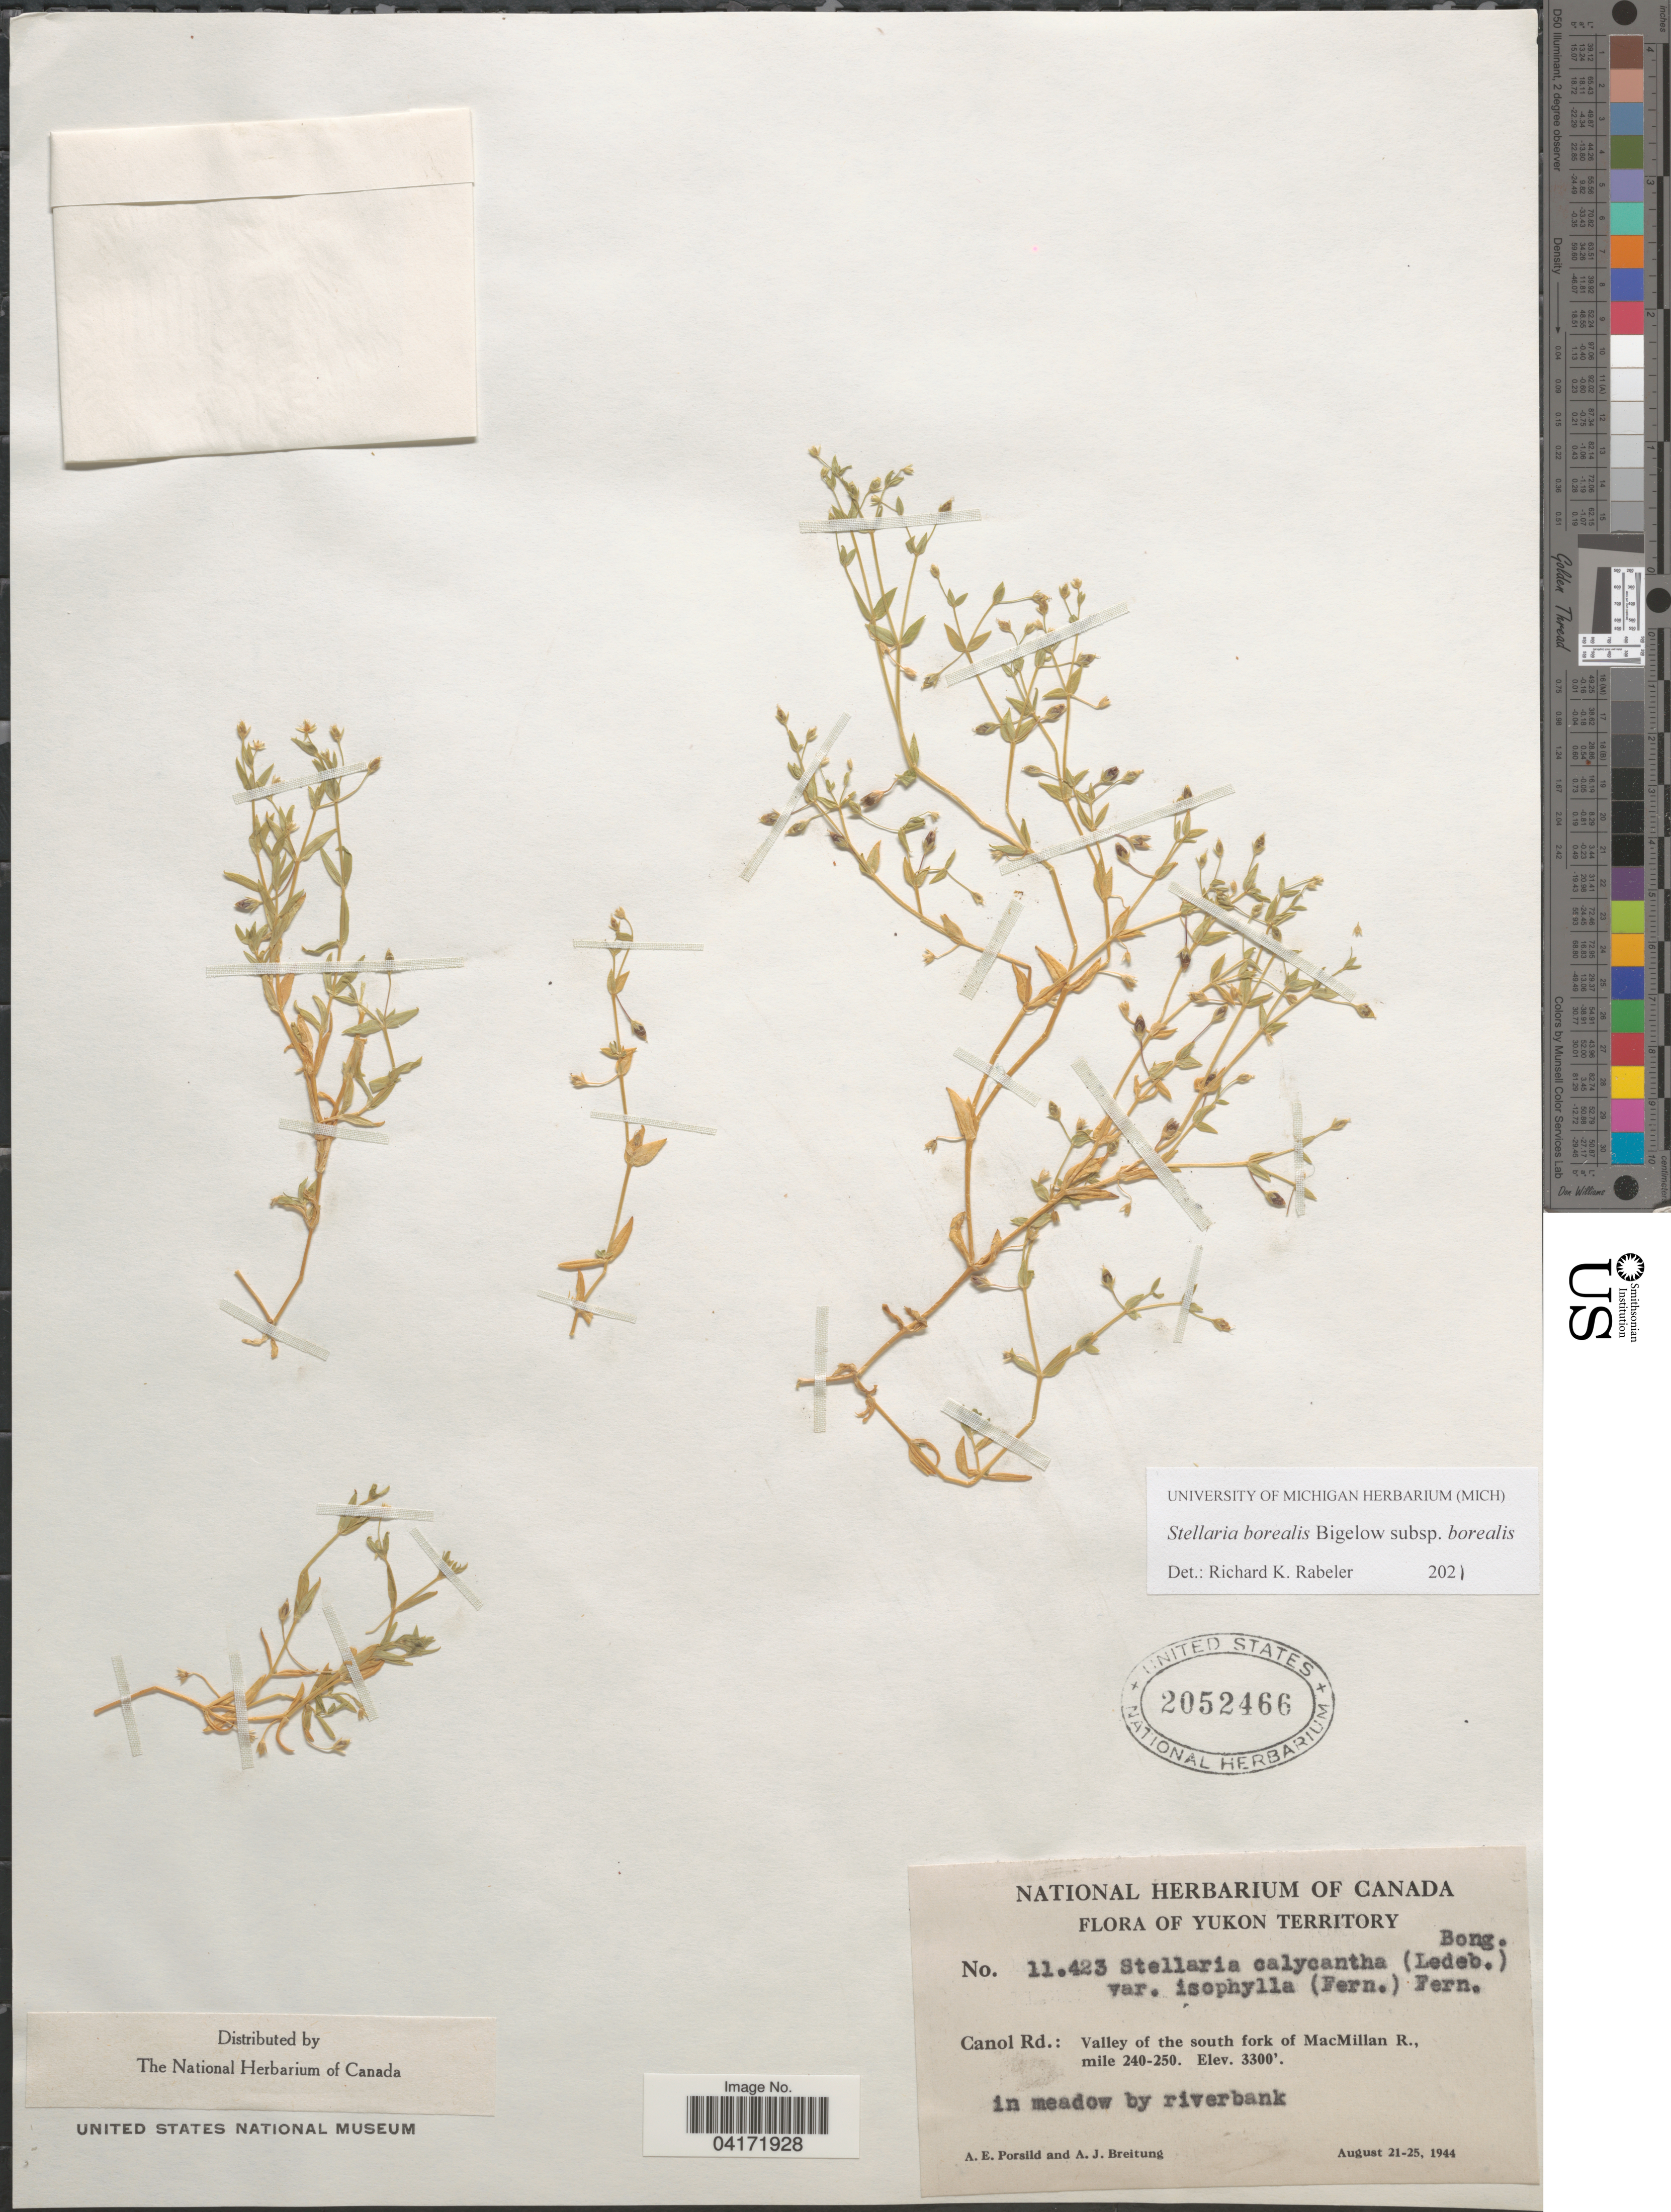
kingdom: Plantae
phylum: Tracheophyta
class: Magnoliopsida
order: Caryophyllales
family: Caryophyllaceae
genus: Stellaria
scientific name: Stellaria borealis subsp. borealis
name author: Bigelow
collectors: A. E. Porsild & A. Breitung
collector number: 11423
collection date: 1944-08-21/1944-08-25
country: Canada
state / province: Yukon Territory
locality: Canol Rd.: Valley of the south fork of MacMillan R., mile 240-250.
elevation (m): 1006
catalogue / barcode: US 2052466